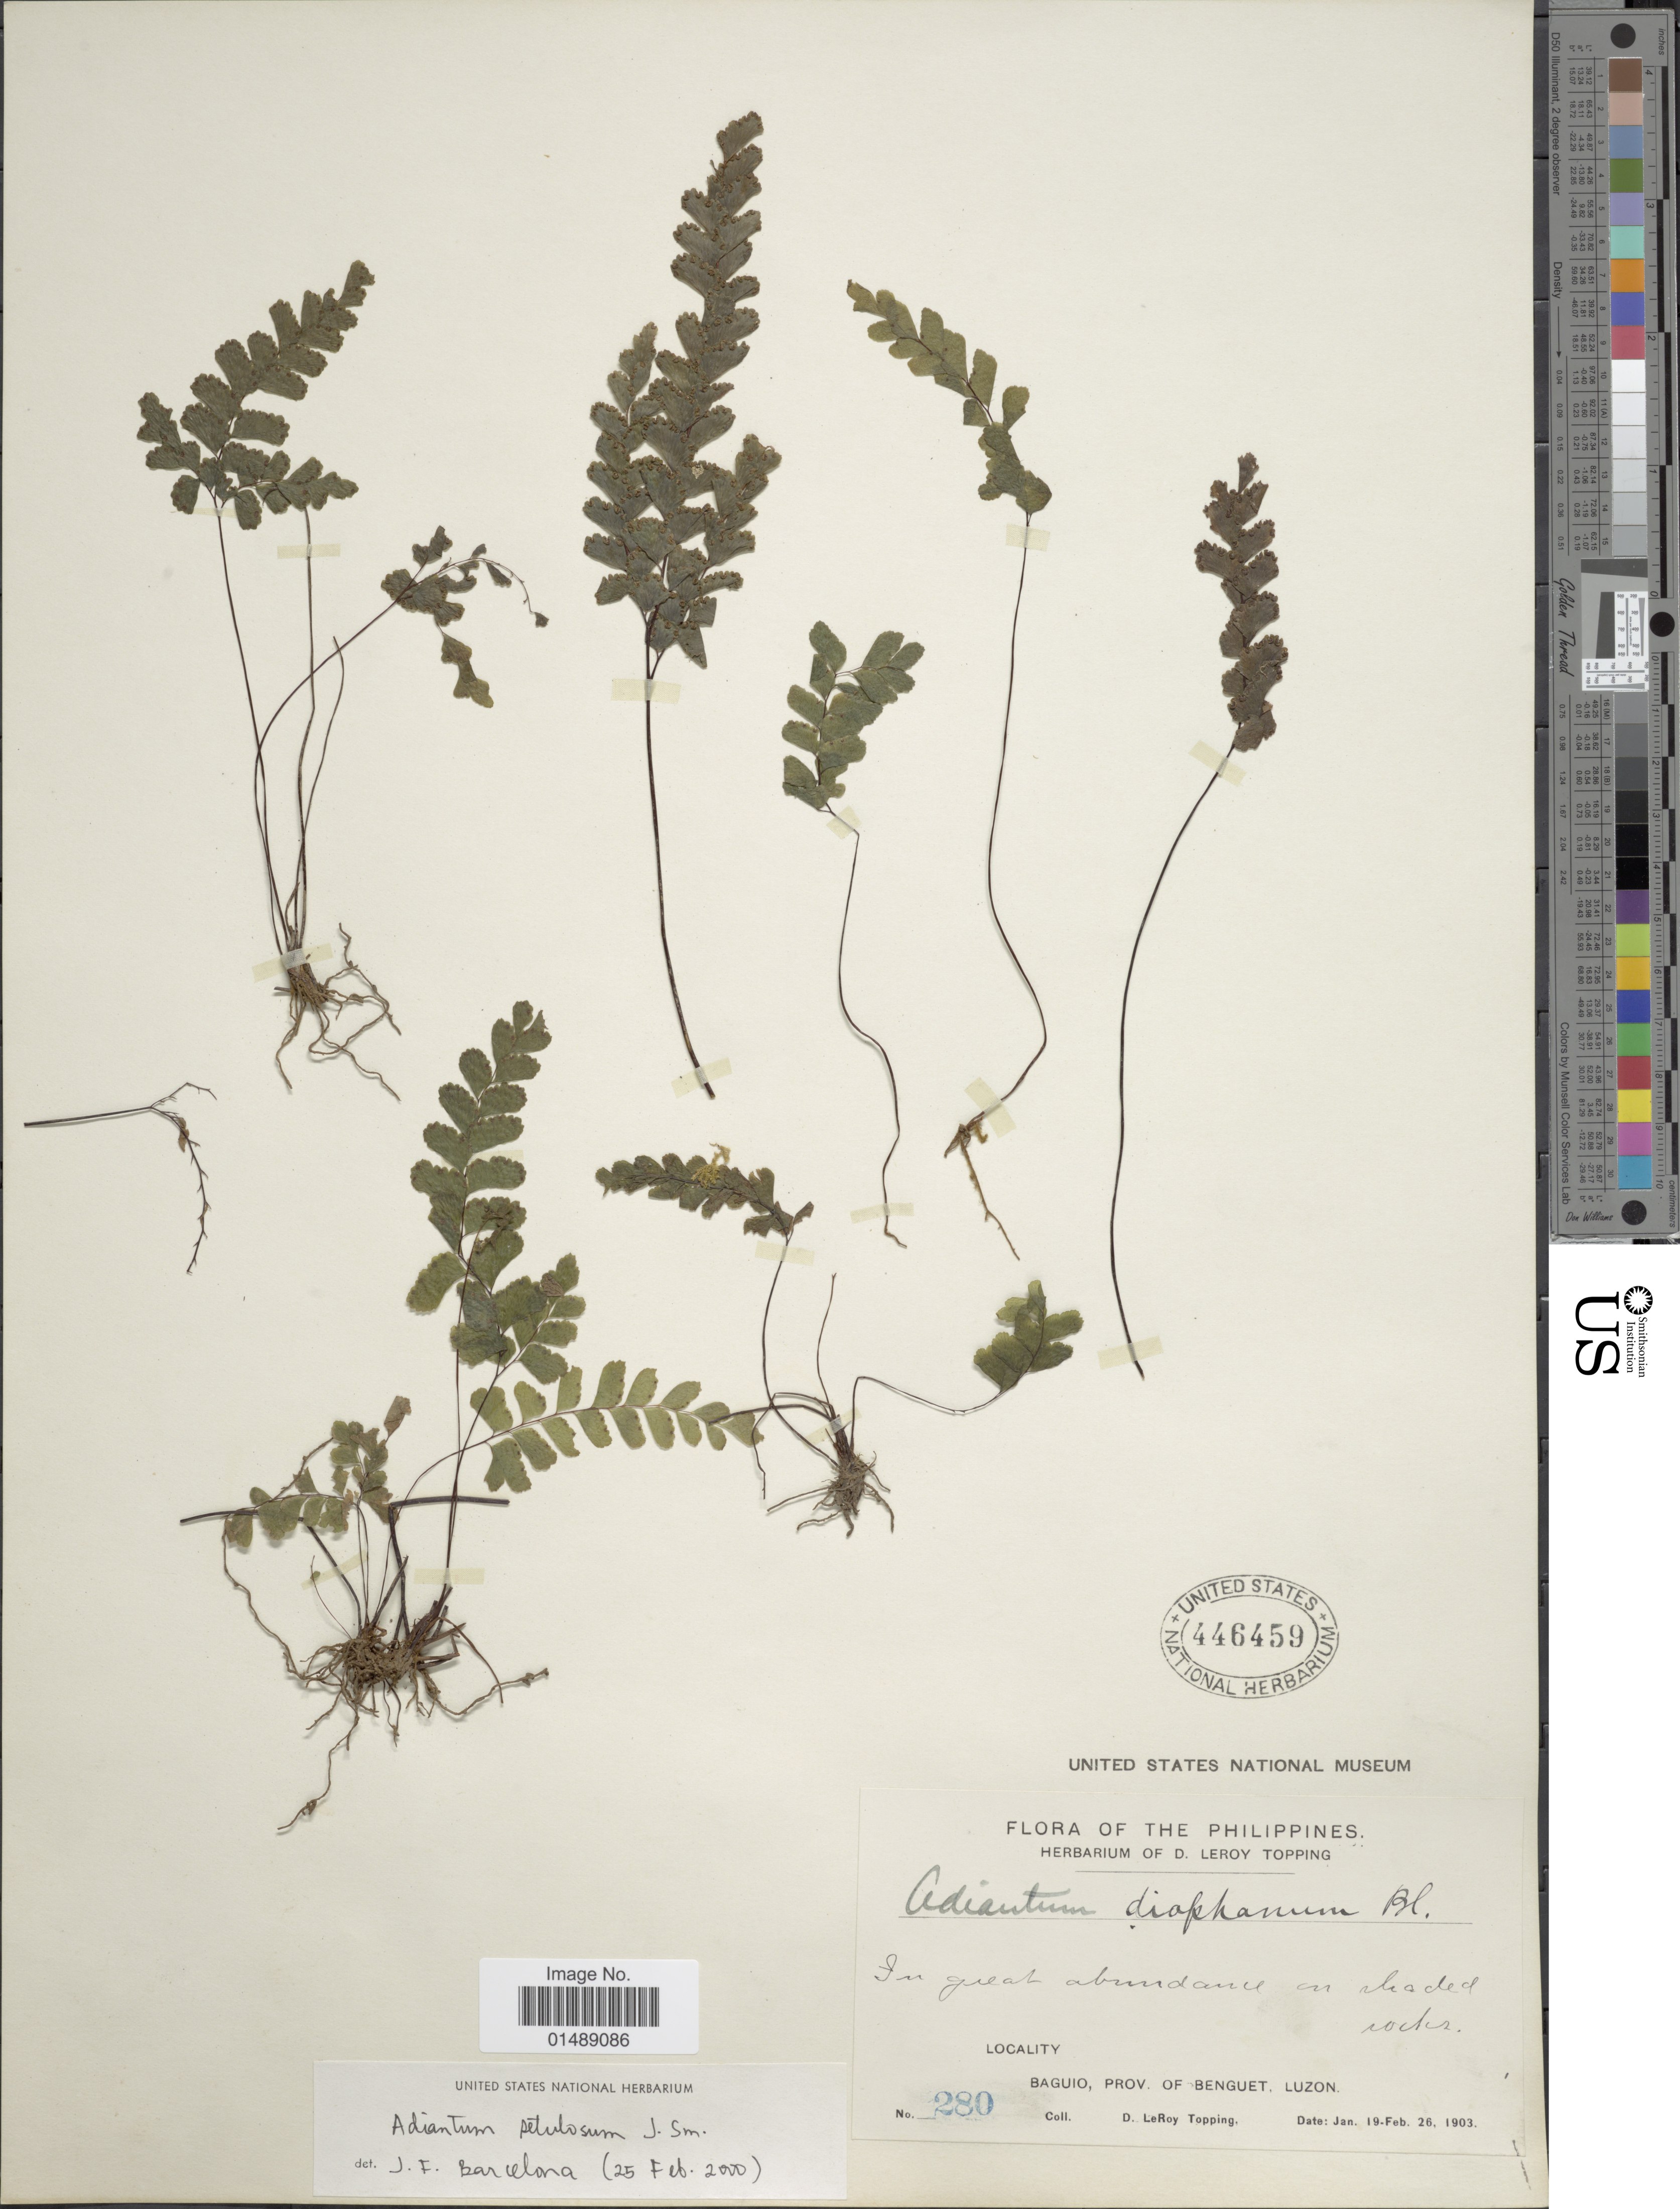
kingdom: Plantae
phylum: Tracheophyta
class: Polypodiopsida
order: Polypodiales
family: Pteridaceae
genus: Adiantum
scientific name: Adiantum setulosum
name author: J. Sm.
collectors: D. L. Topping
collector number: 280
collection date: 1903-01-19/1903-02-26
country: Philippines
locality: Baguio, Prov. of Benguet, Luzon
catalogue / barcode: US 446459